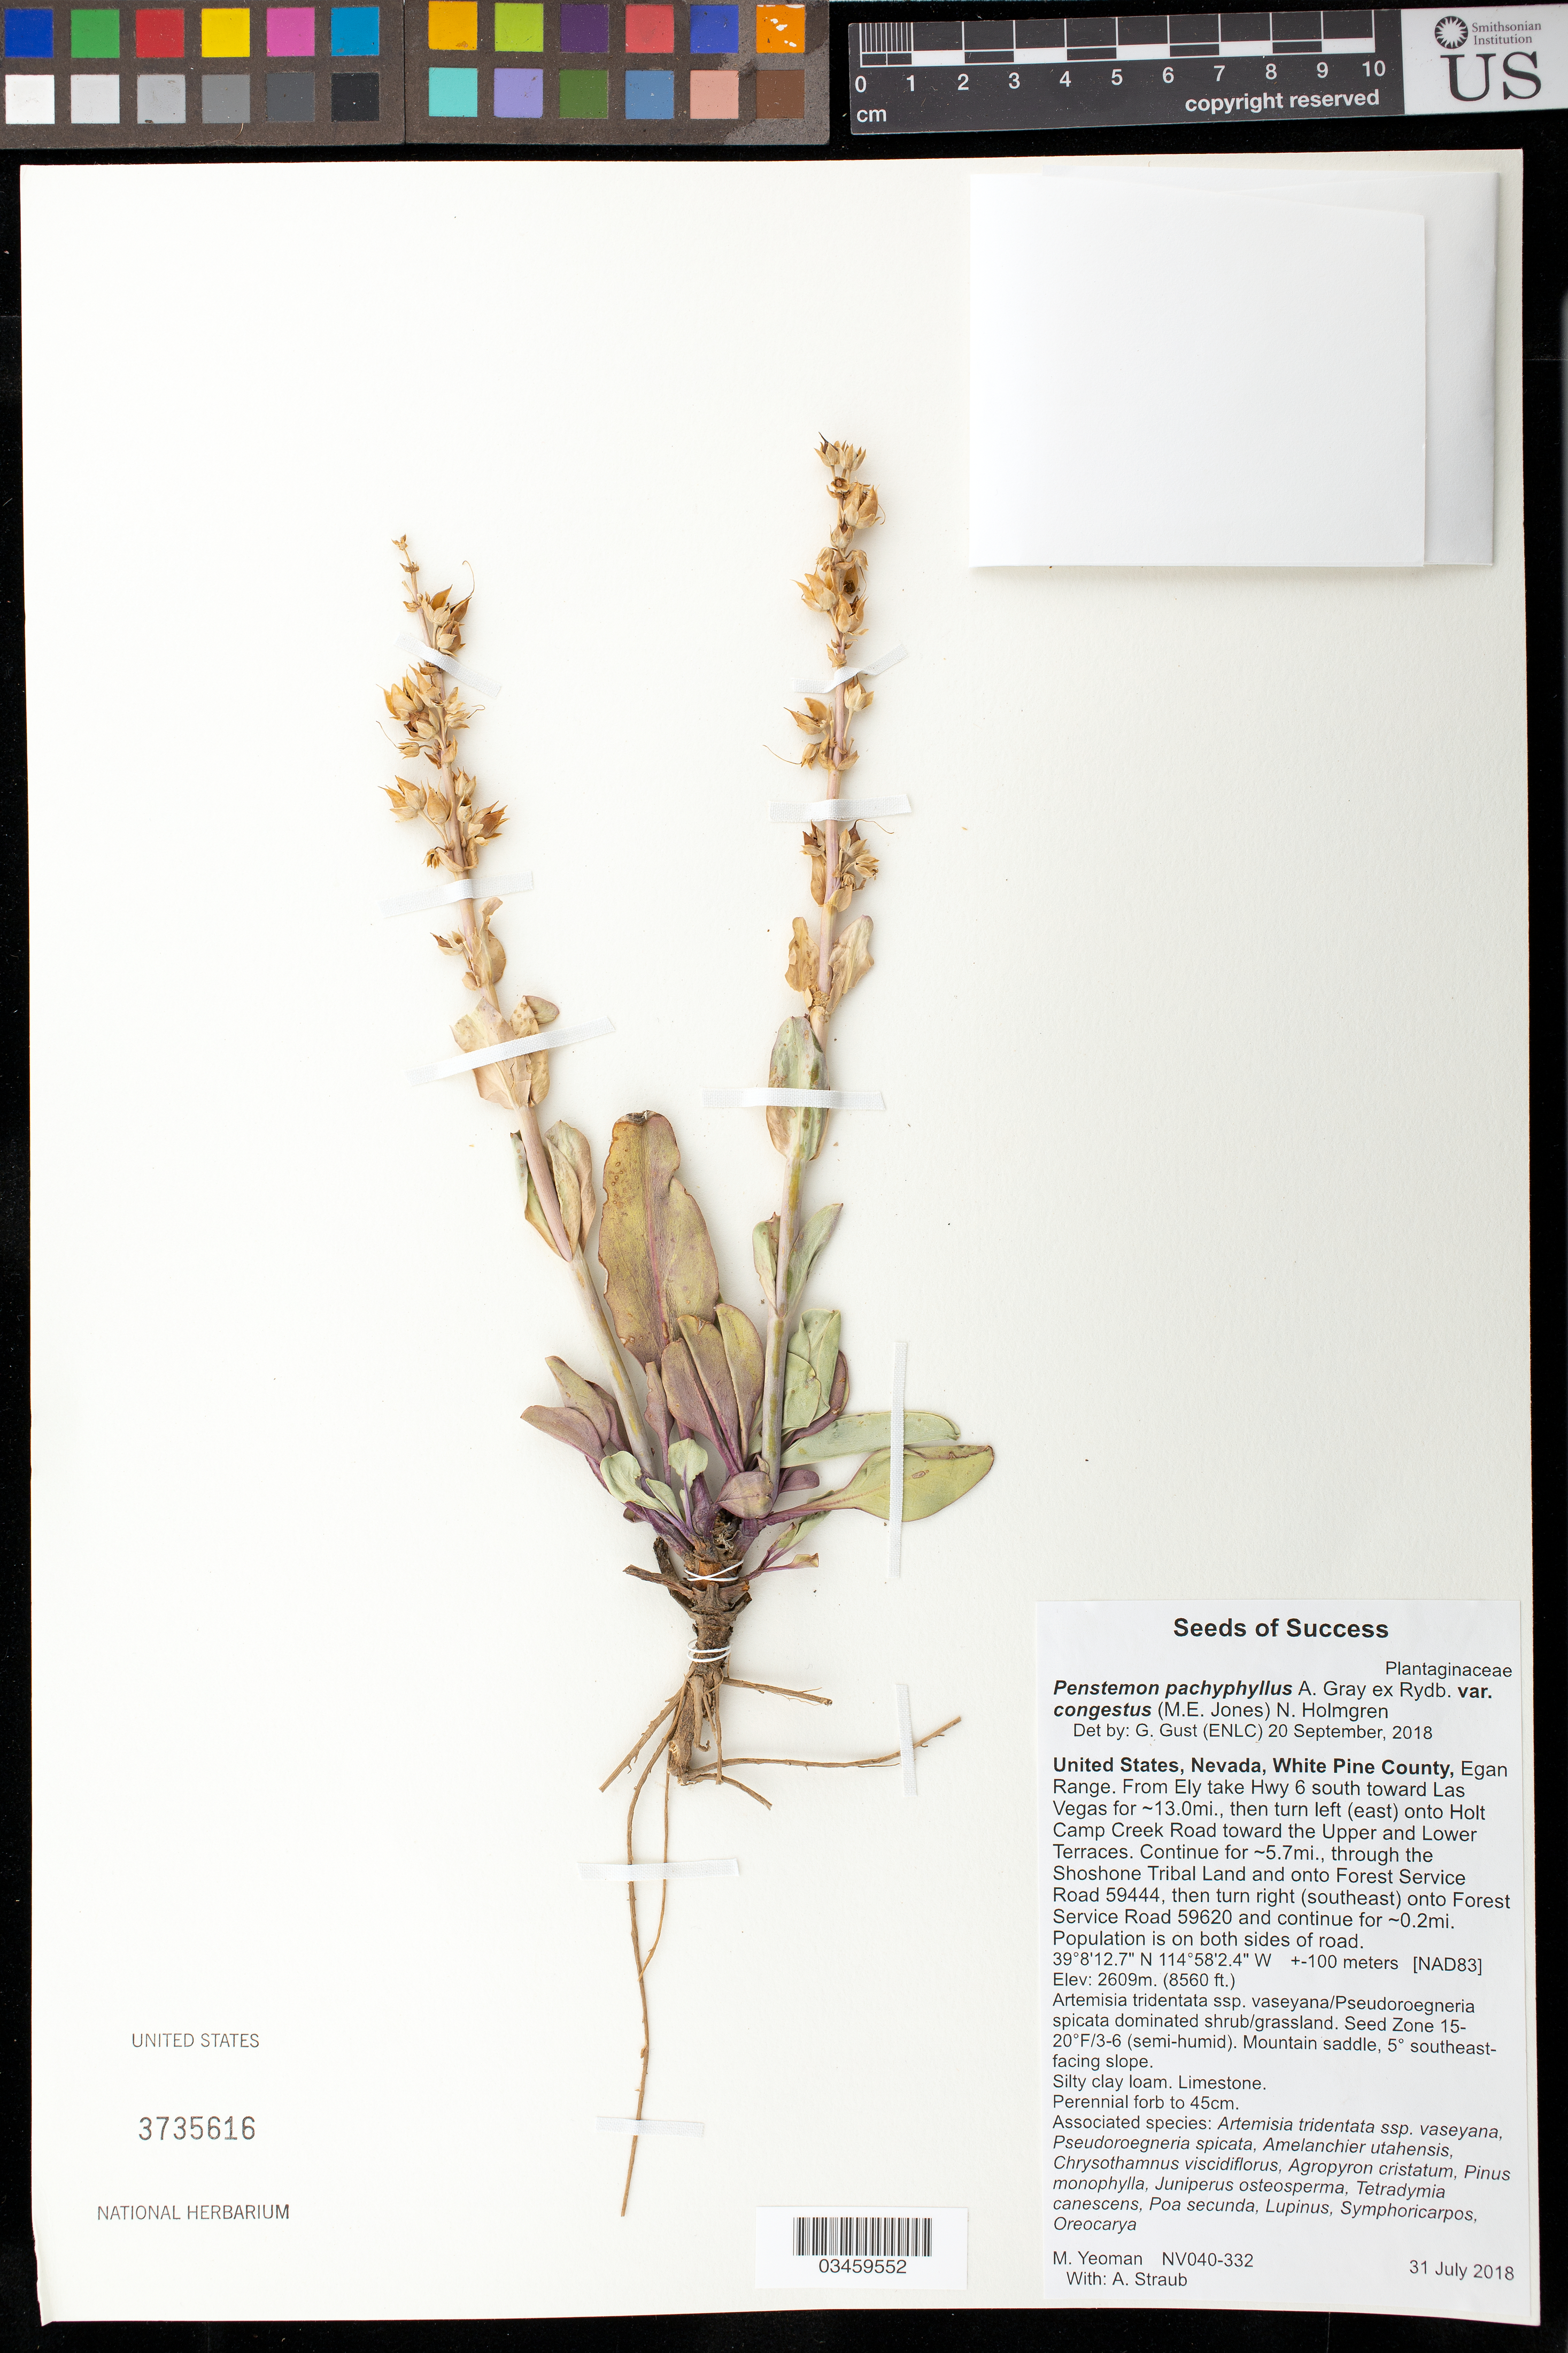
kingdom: Plantae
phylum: Tracheophyta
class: Magnoliopsida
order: Lamiales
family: Plantaginaceae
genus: Penstemon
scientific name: Penstemon pachyphyllus var. congestus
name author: (M.E. Jones) N.H. Holmgren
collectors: M. Yeoman & A. Straub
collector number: NV040-332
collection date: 2018-07-31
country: United States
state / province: Nevada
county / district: White Pine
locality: Egan Range, from Ely take Hwy 6 S toward Las Vegas for 13 mi, turn left/east onto Holt Camp Creek Rd toward the Upper and Lower Terraces. Continue for 5.7 mi, through the Shoshone Tribal Land and onto Forest Service Road 59444, turn right/SE onto Forest Service Rd 59620 and continue for 0.2 mi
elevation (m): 2609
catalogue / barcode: US 3735616